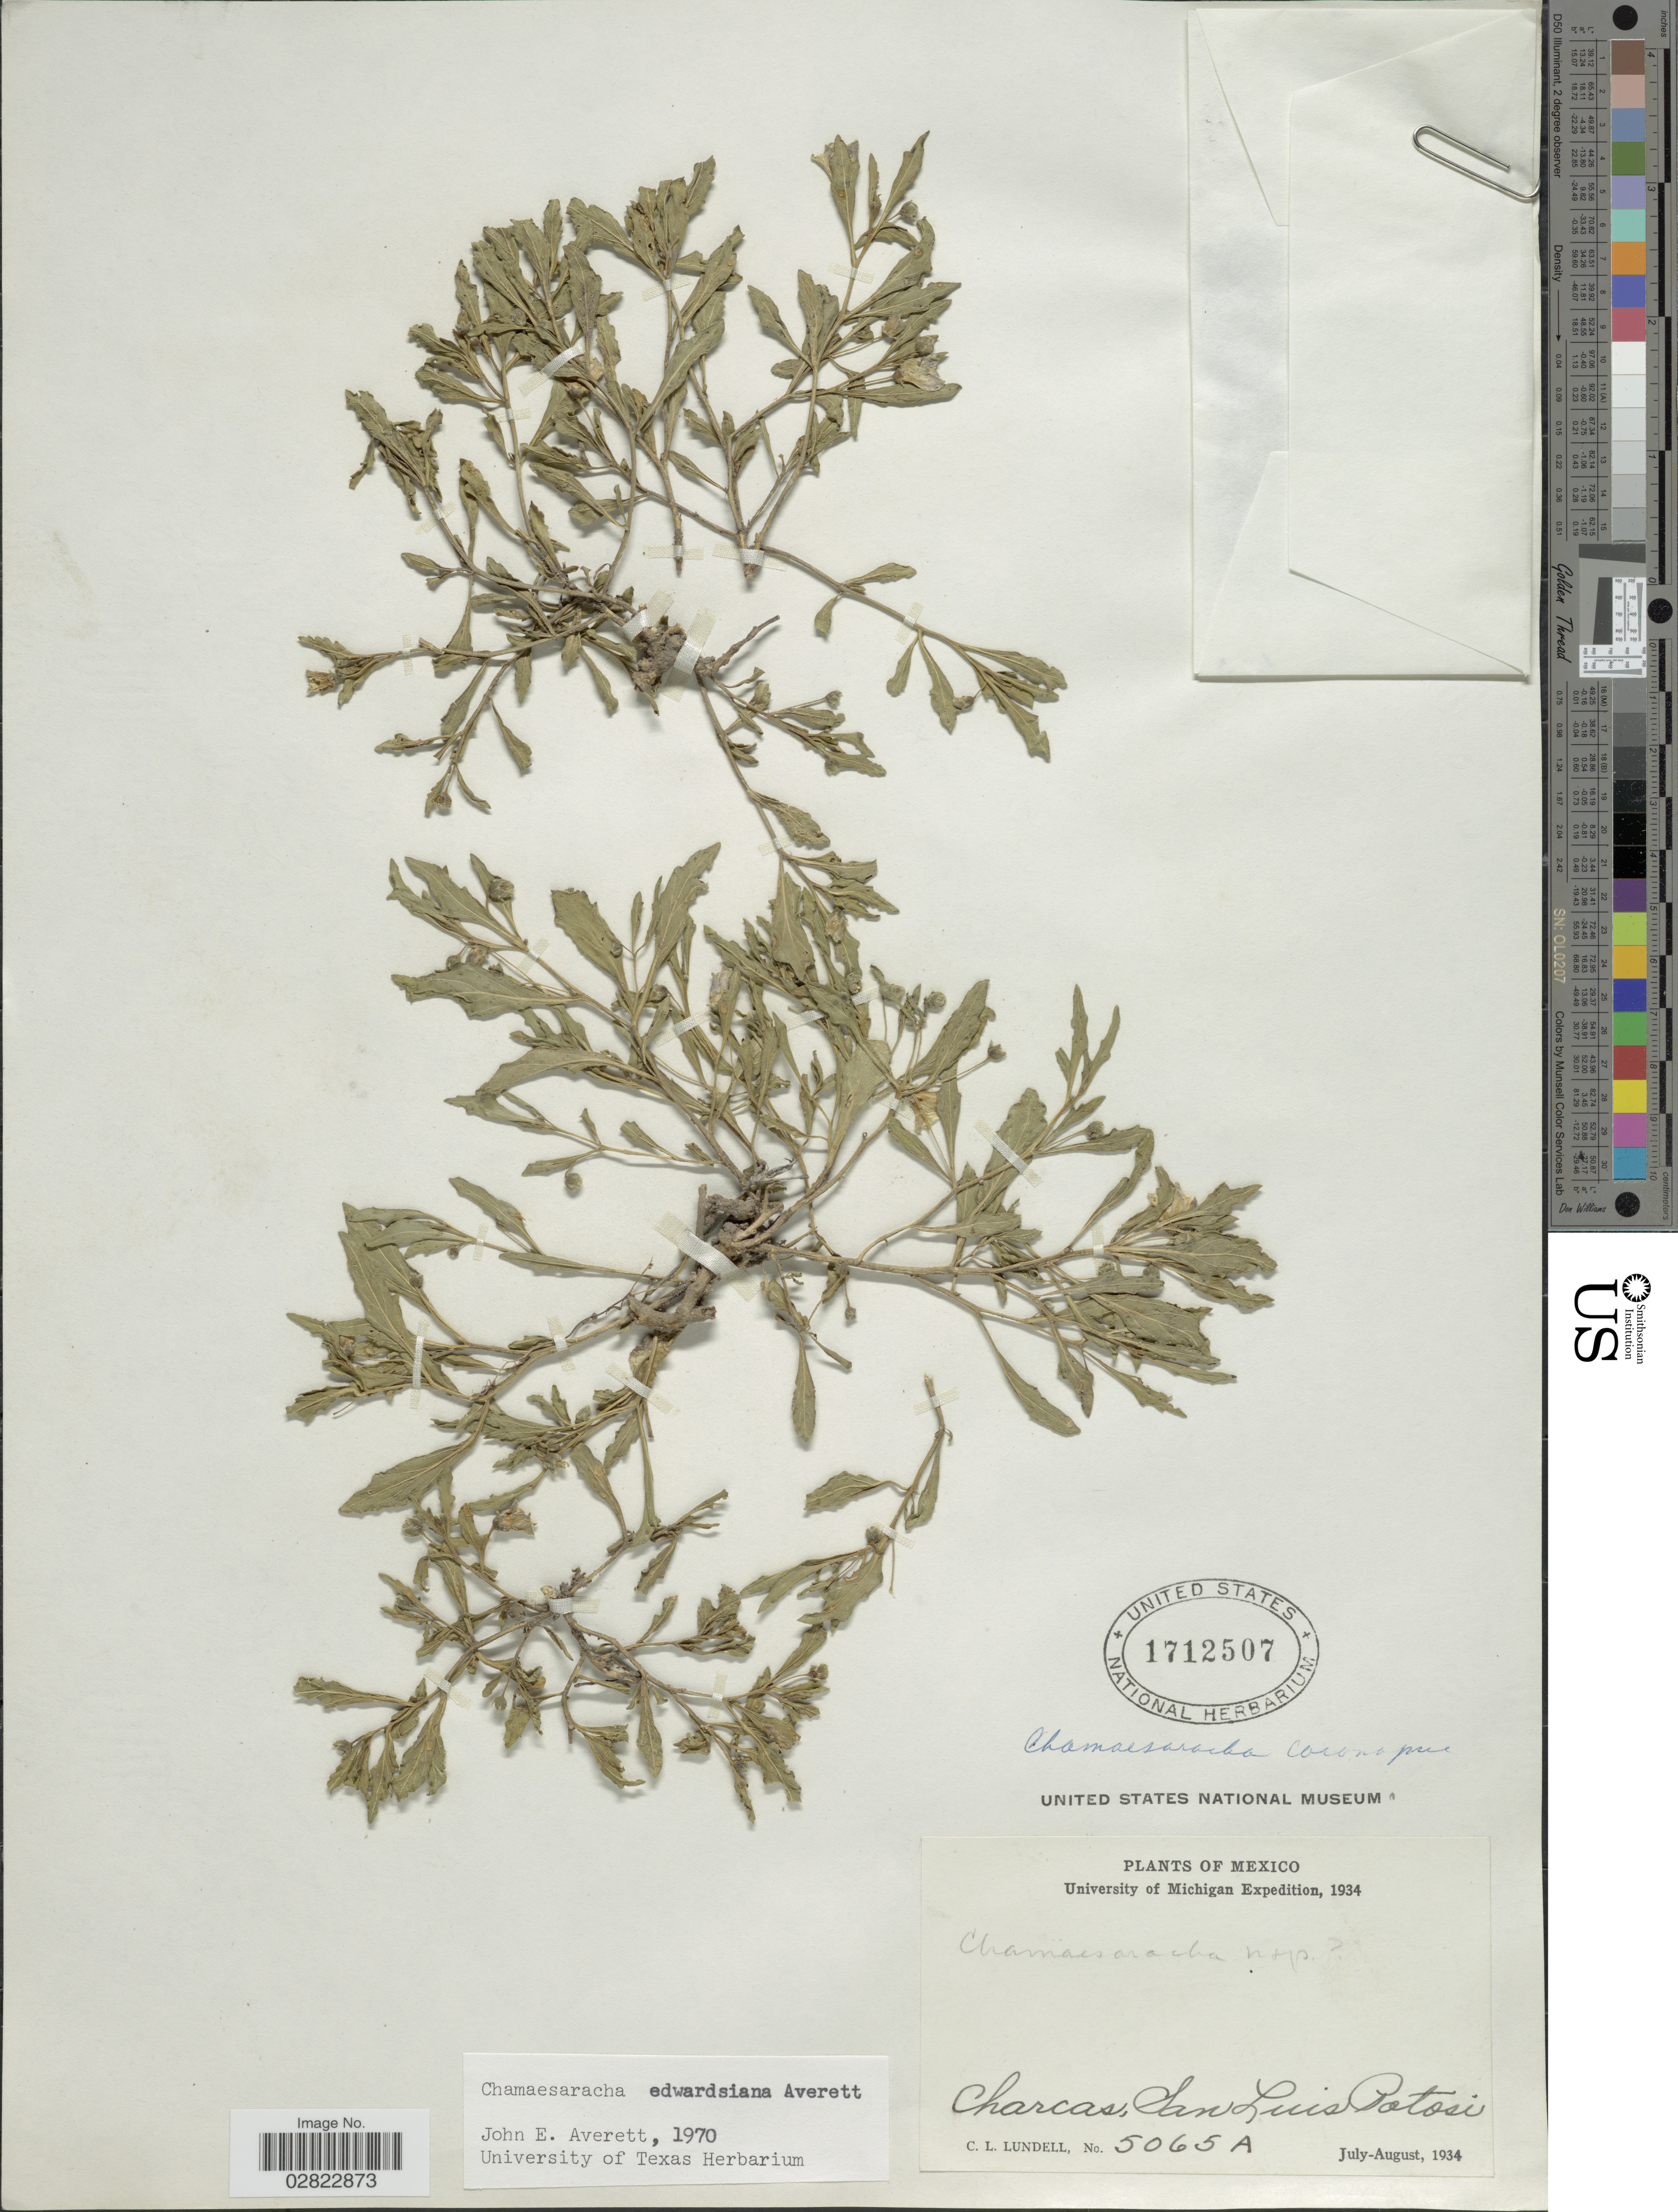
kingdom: Plantae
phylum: Tracheophyta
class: Magnoliopsida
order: Solanales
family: Solanaceae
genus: Chamaesaracha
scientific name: Chamaesaracha edwardsiana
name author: Averett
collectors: C. L. Lundell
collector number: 5065A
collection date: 1934-07/1934-08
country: Mexico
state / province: San Luis Potosí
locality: Charcas.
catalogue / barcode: US 1712507